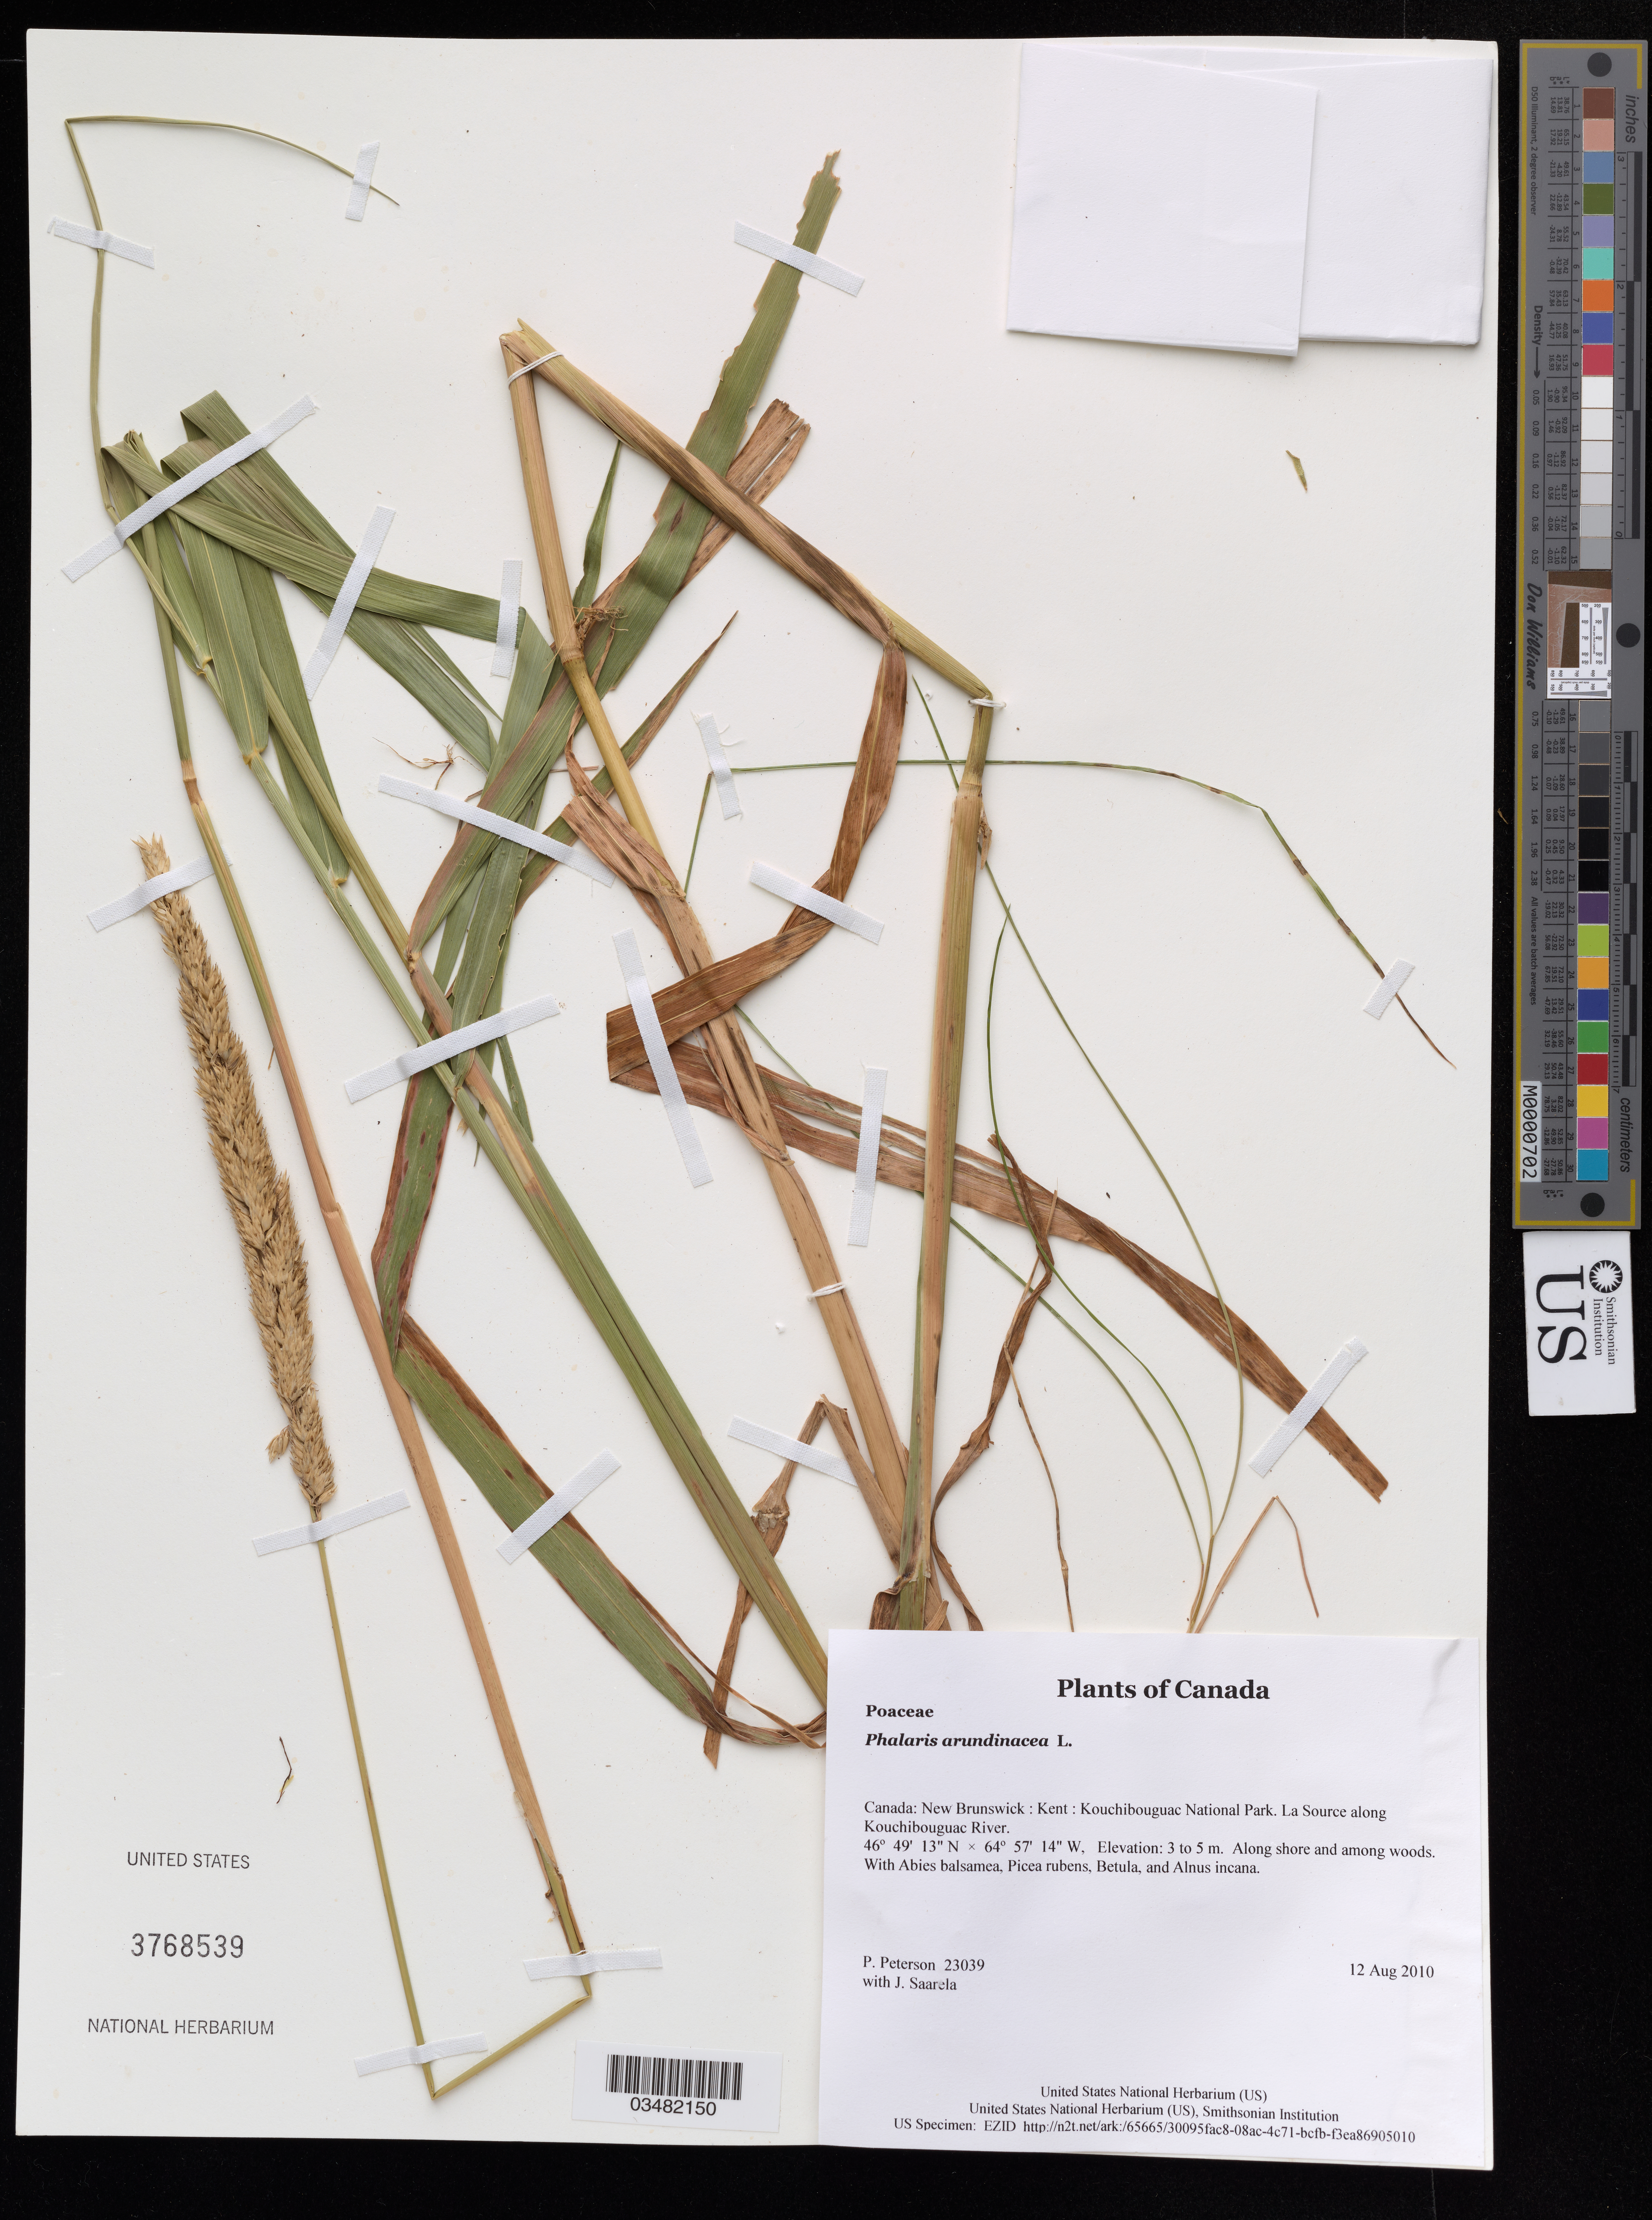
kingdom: Plantae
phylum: Tracheophyta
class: Liliopsida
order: Poales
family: Poaceae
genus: Phalaris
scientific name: Phalaris arundinacea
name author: L.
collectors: P. M. Peterson & J. Saarela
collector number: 23039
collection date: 2010-08-12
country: Canada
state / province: New Brunswick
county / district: Kent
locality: Kouchibouguac National Park. La Source along Kouchibouguac River.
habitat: Along shore and among woods.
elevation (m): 3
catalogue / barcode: US 3768539